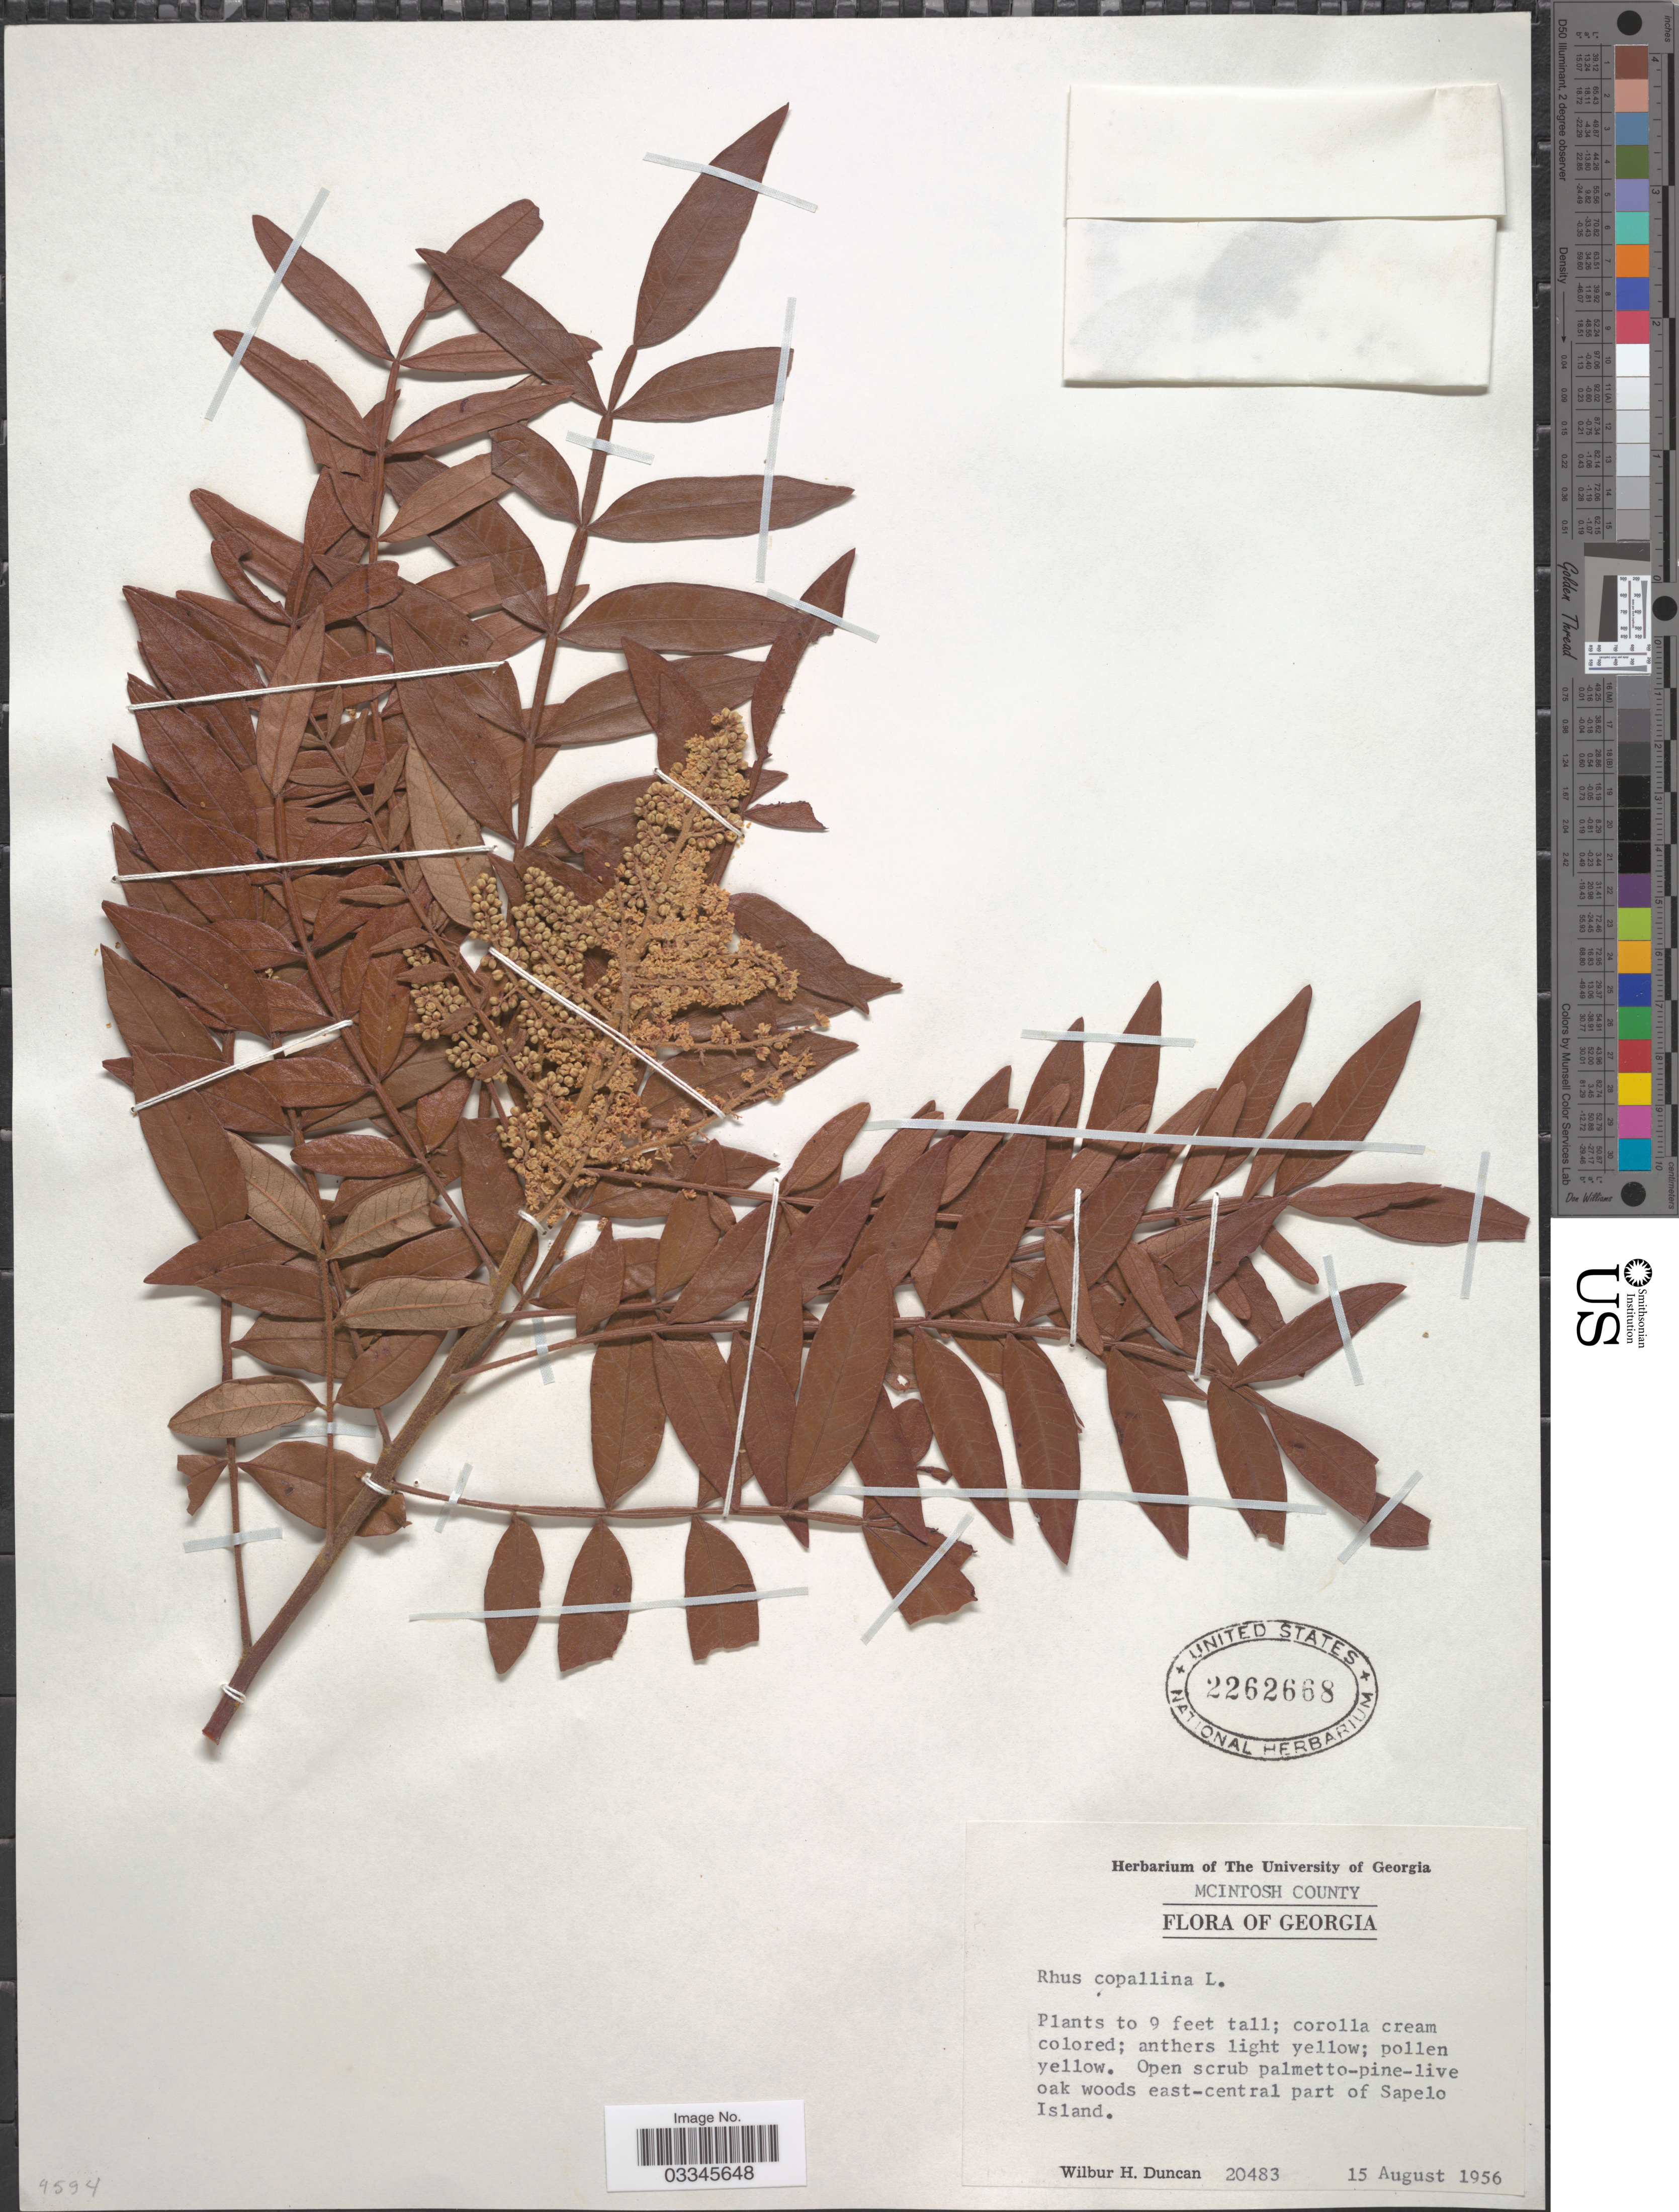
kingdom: Plantae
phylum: Tracheophyta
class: Magnoliopsida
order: Sapindales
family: Anacardiaceae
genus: Rhus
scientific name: Rhus copallinum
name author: L.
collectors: W. H. Duncan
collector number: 20483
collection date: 1956-08-15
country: United States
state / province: Georgia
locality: Mcintosh County. Open scrub palmetto-pine-live oak woods east-central part of Sapelo Island.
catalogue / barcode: US 2262668